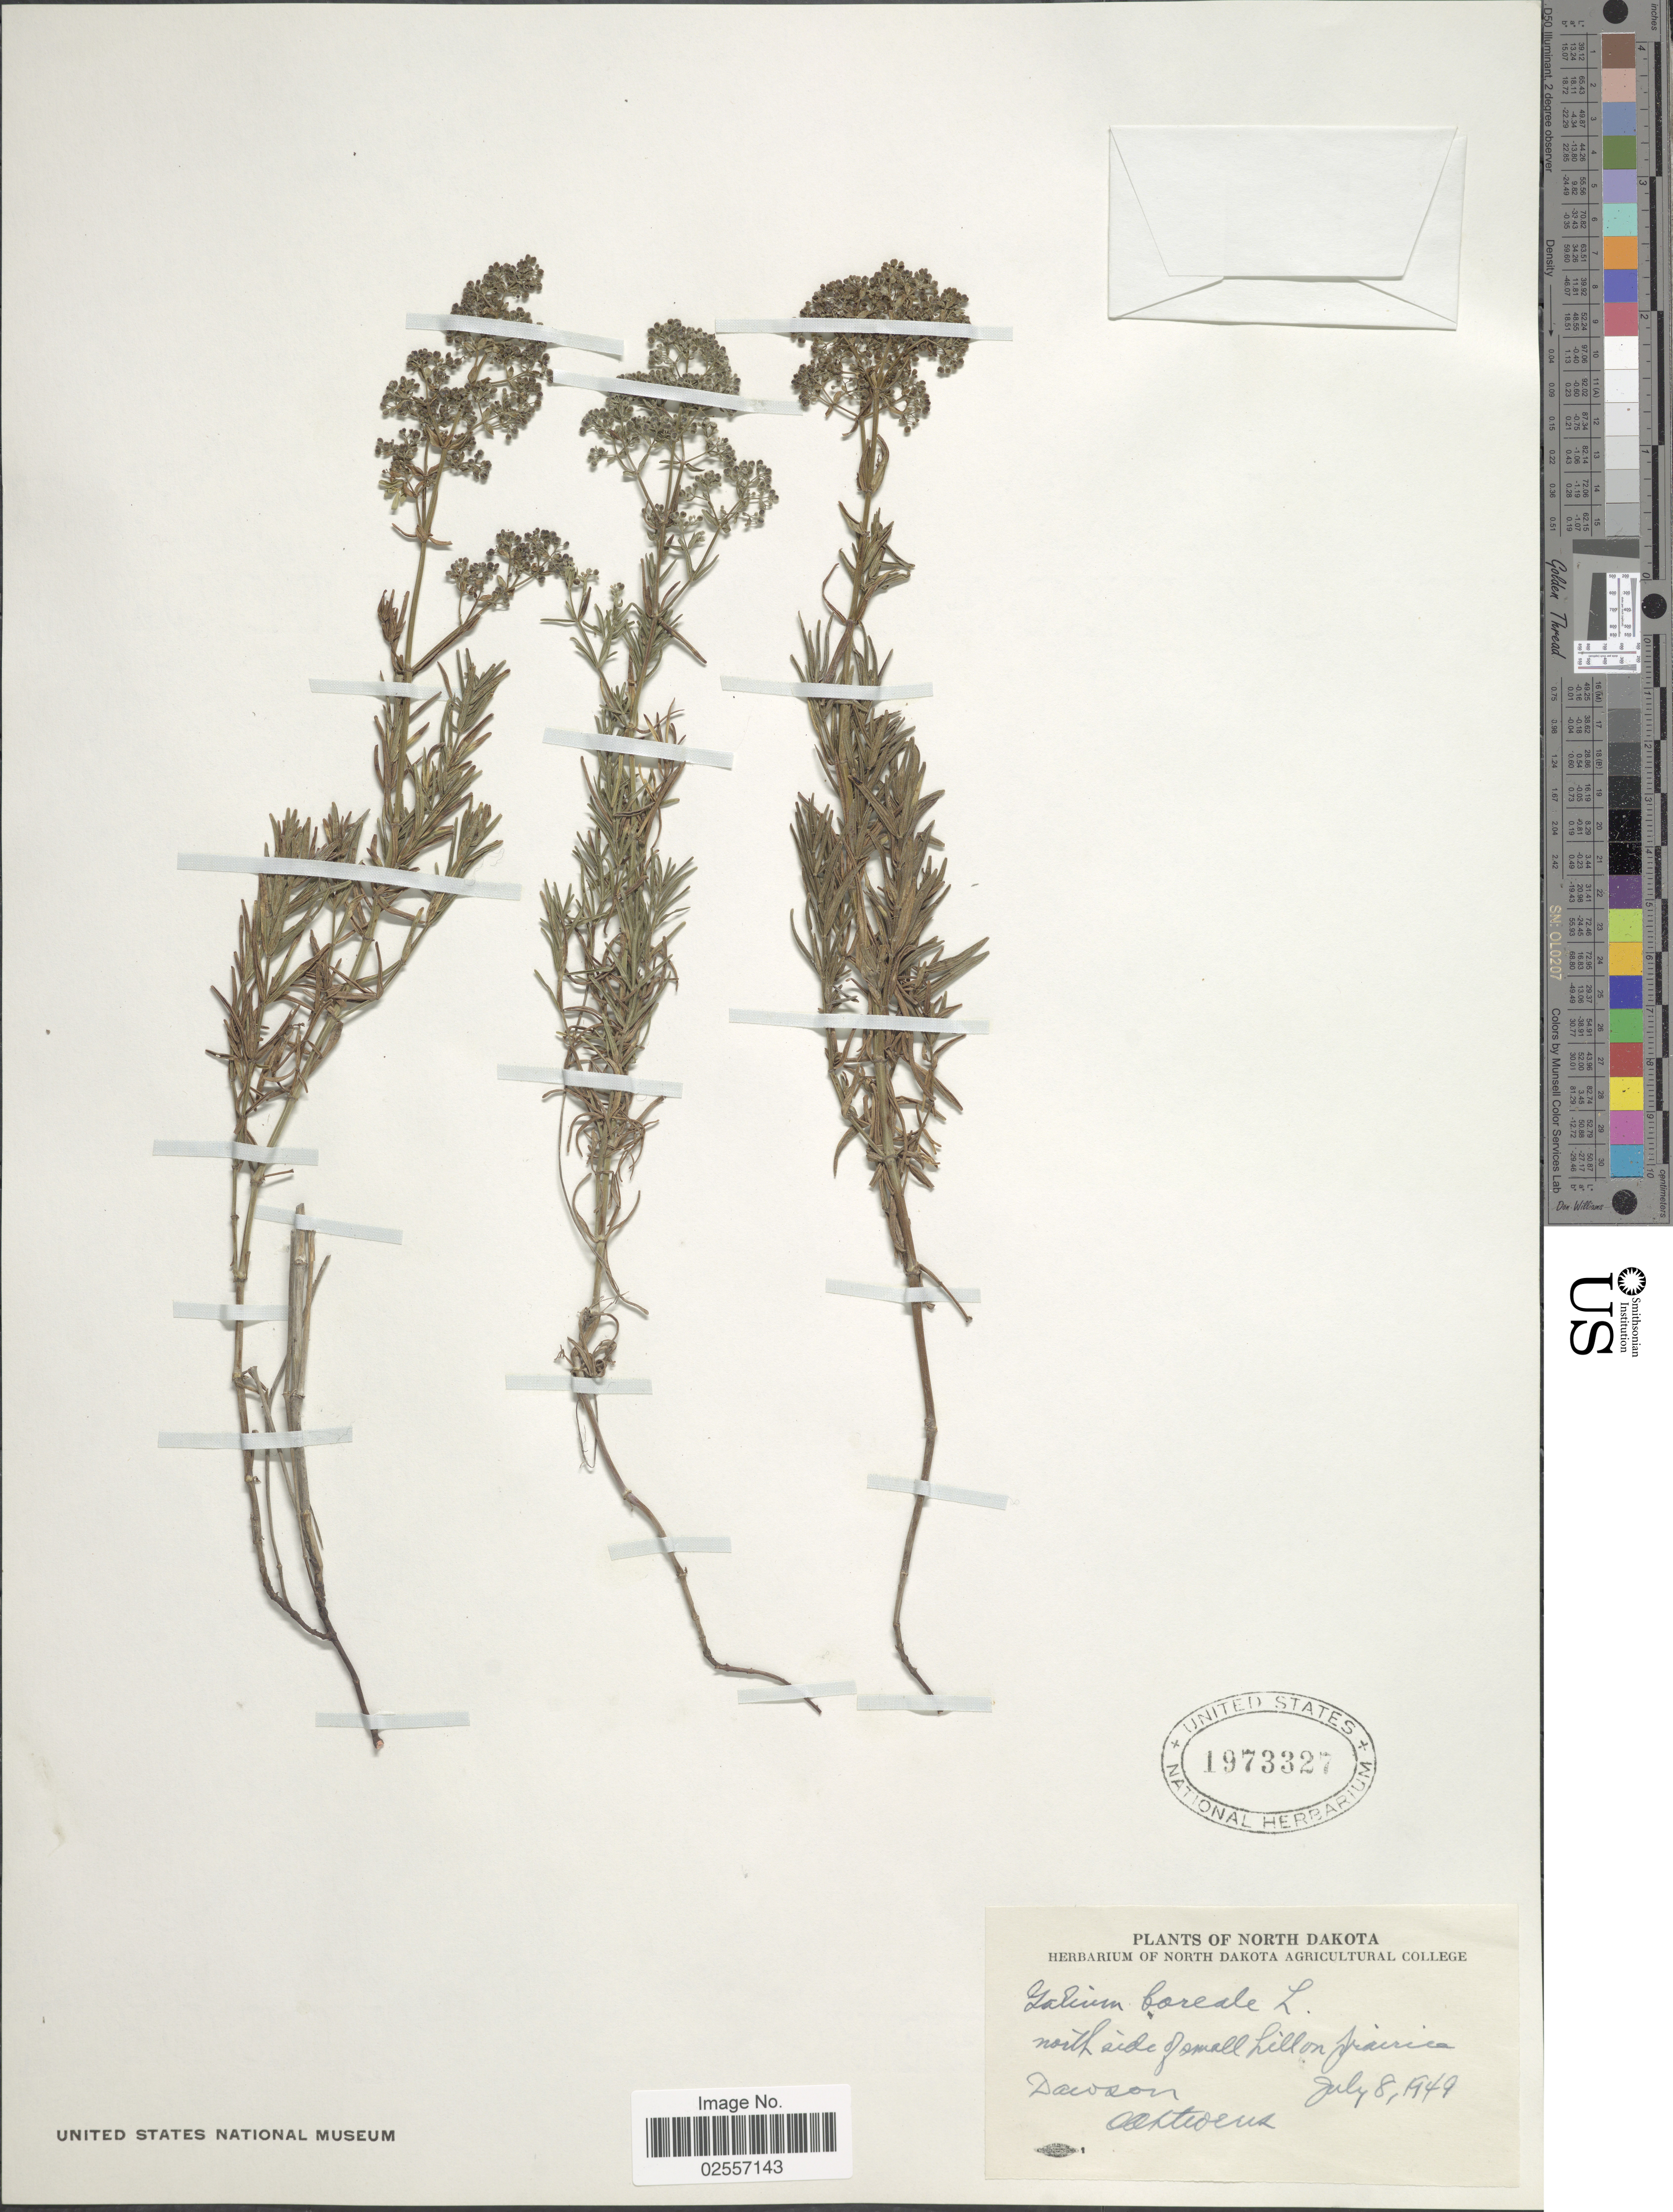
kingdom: Plantae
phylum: Tracheophyta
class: Magnoliopsida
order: Gentianales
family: Rubiaceae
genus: Galium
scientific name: Galium boreale L.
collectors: -. Oastroius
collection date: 1949-07-08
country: United States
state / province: North Dakota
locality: Dawson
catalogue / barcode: US 1973327